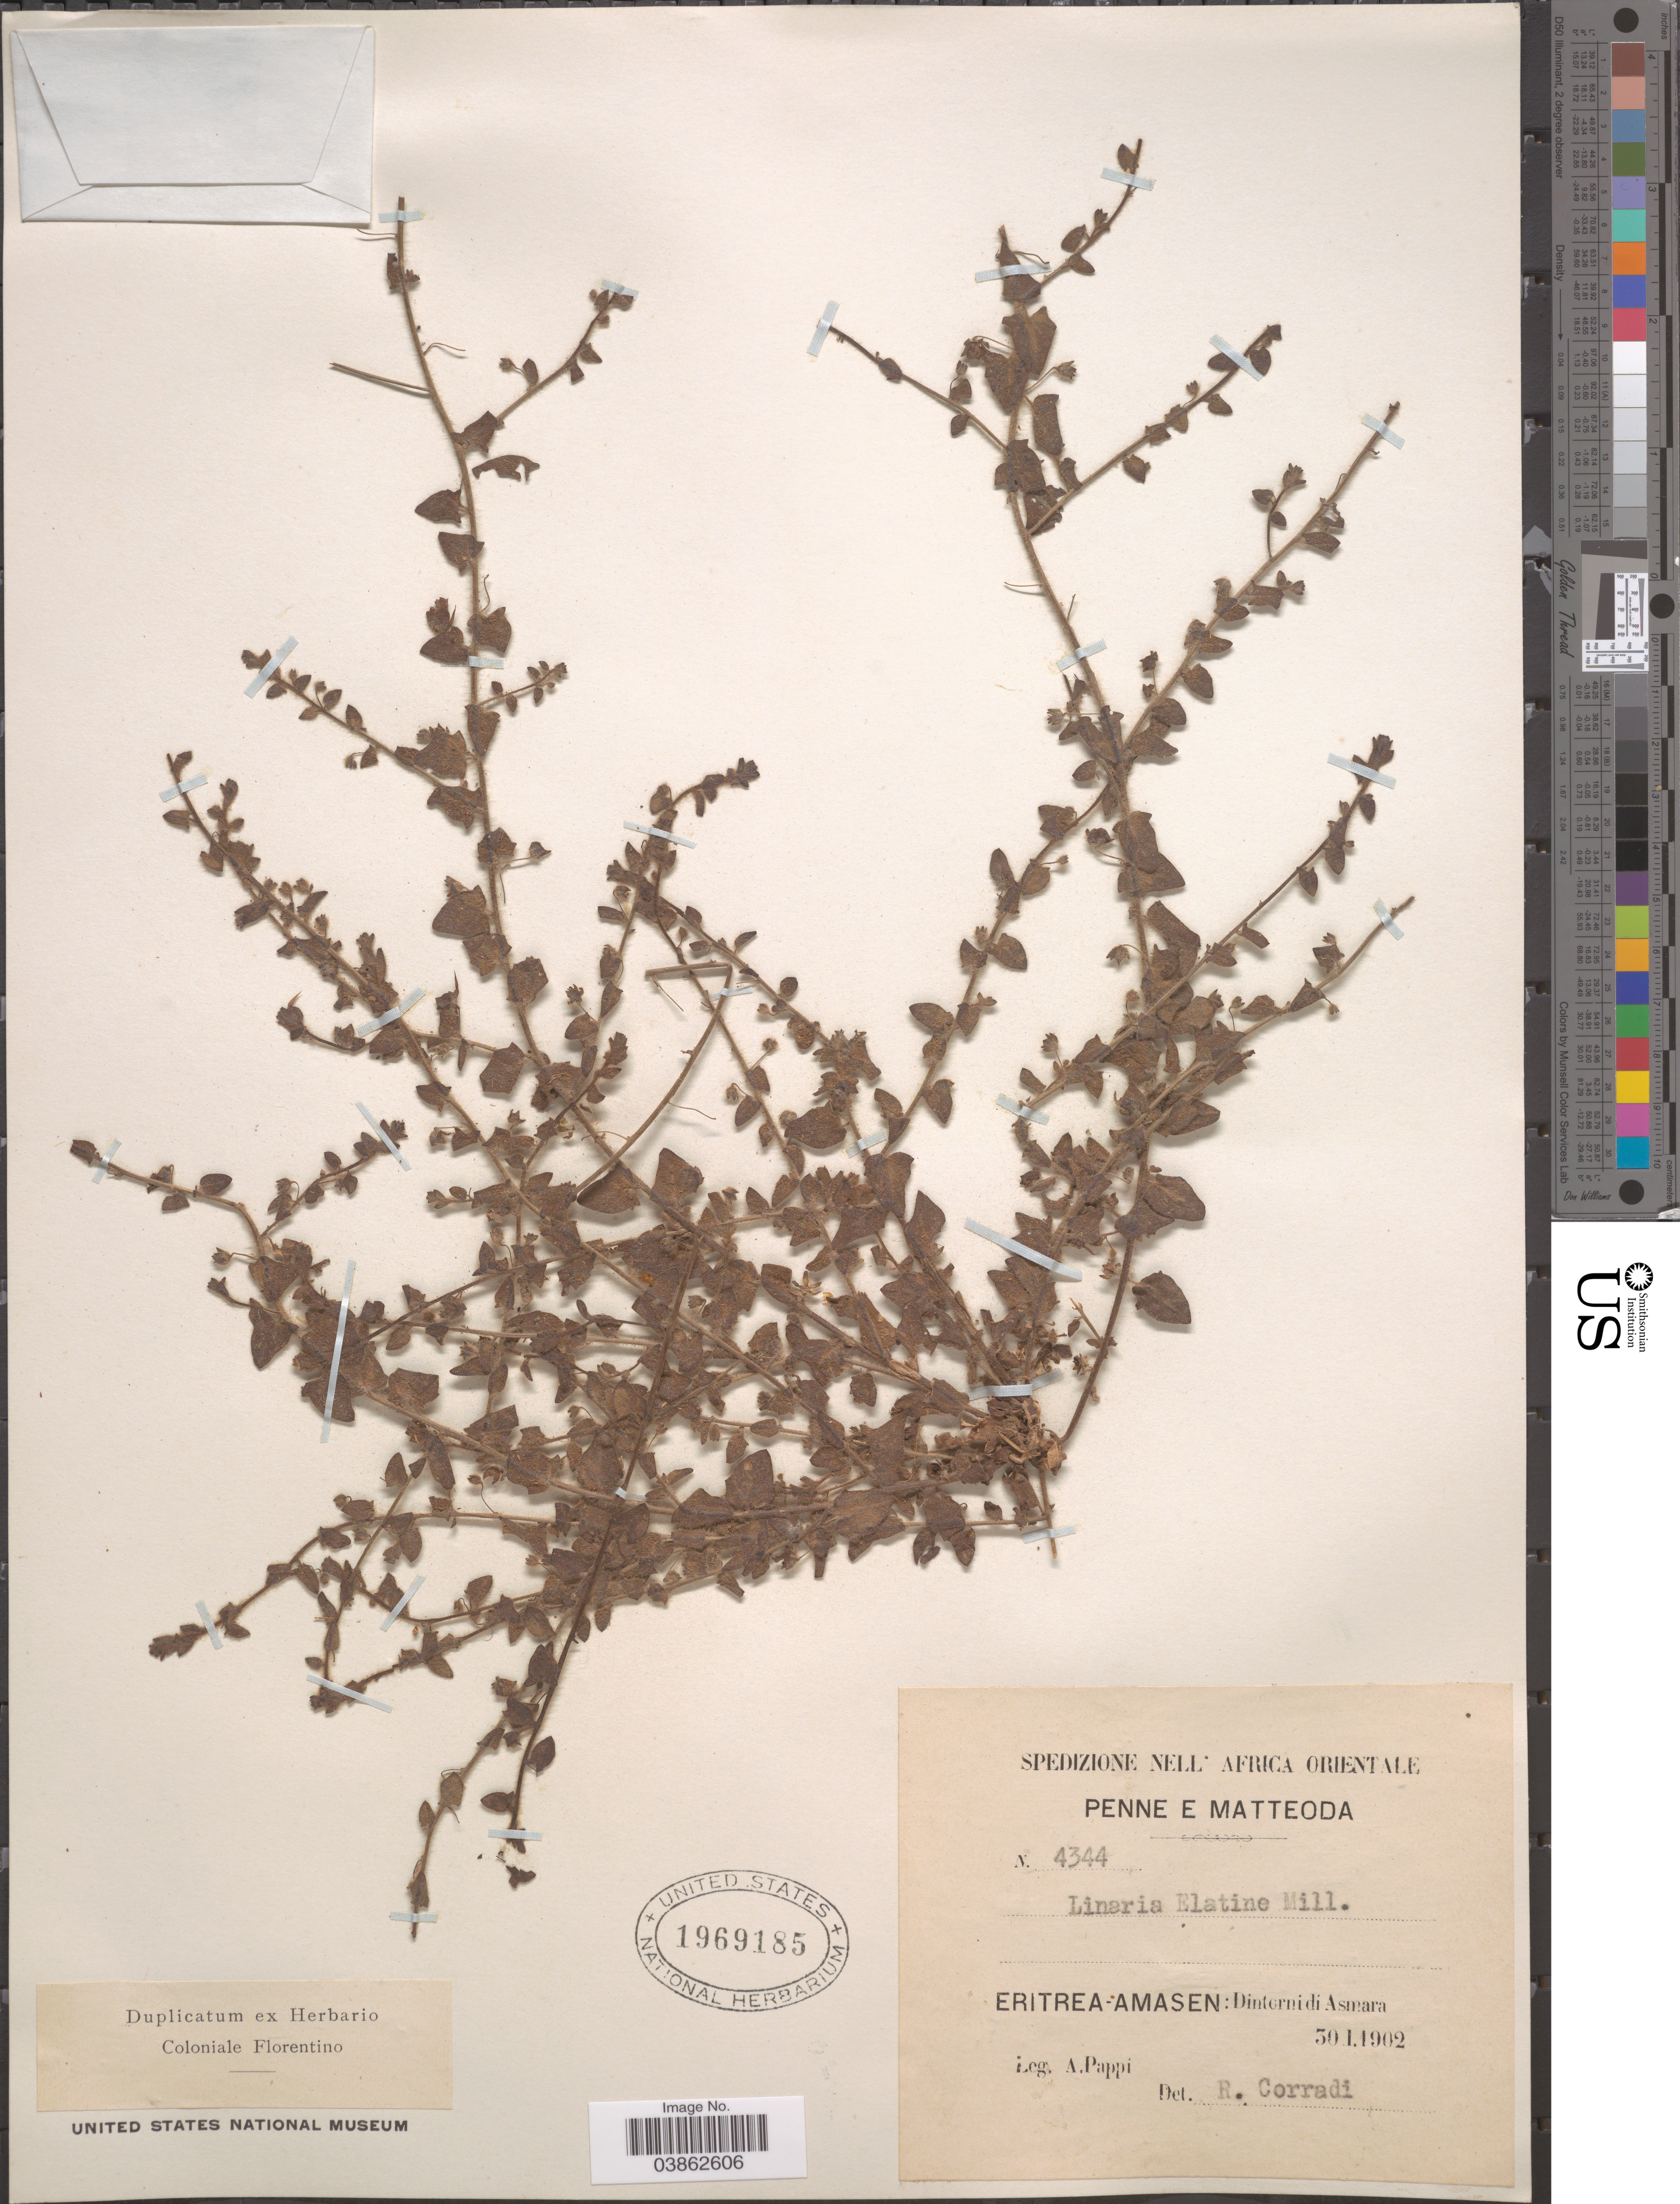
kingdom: Plantae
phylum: Tracheophyta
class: Magnoliopsida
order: Lamiales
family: Plantaginaceae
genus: Elatinoides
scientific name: Elatinoides elatine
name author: (L.) Wettst.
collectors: A. Pappi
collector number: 4344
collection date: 1902-01-30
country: Eritrea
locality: Eritrea- Amasen: Dinternidi Asmara.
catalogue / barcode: US 1969185